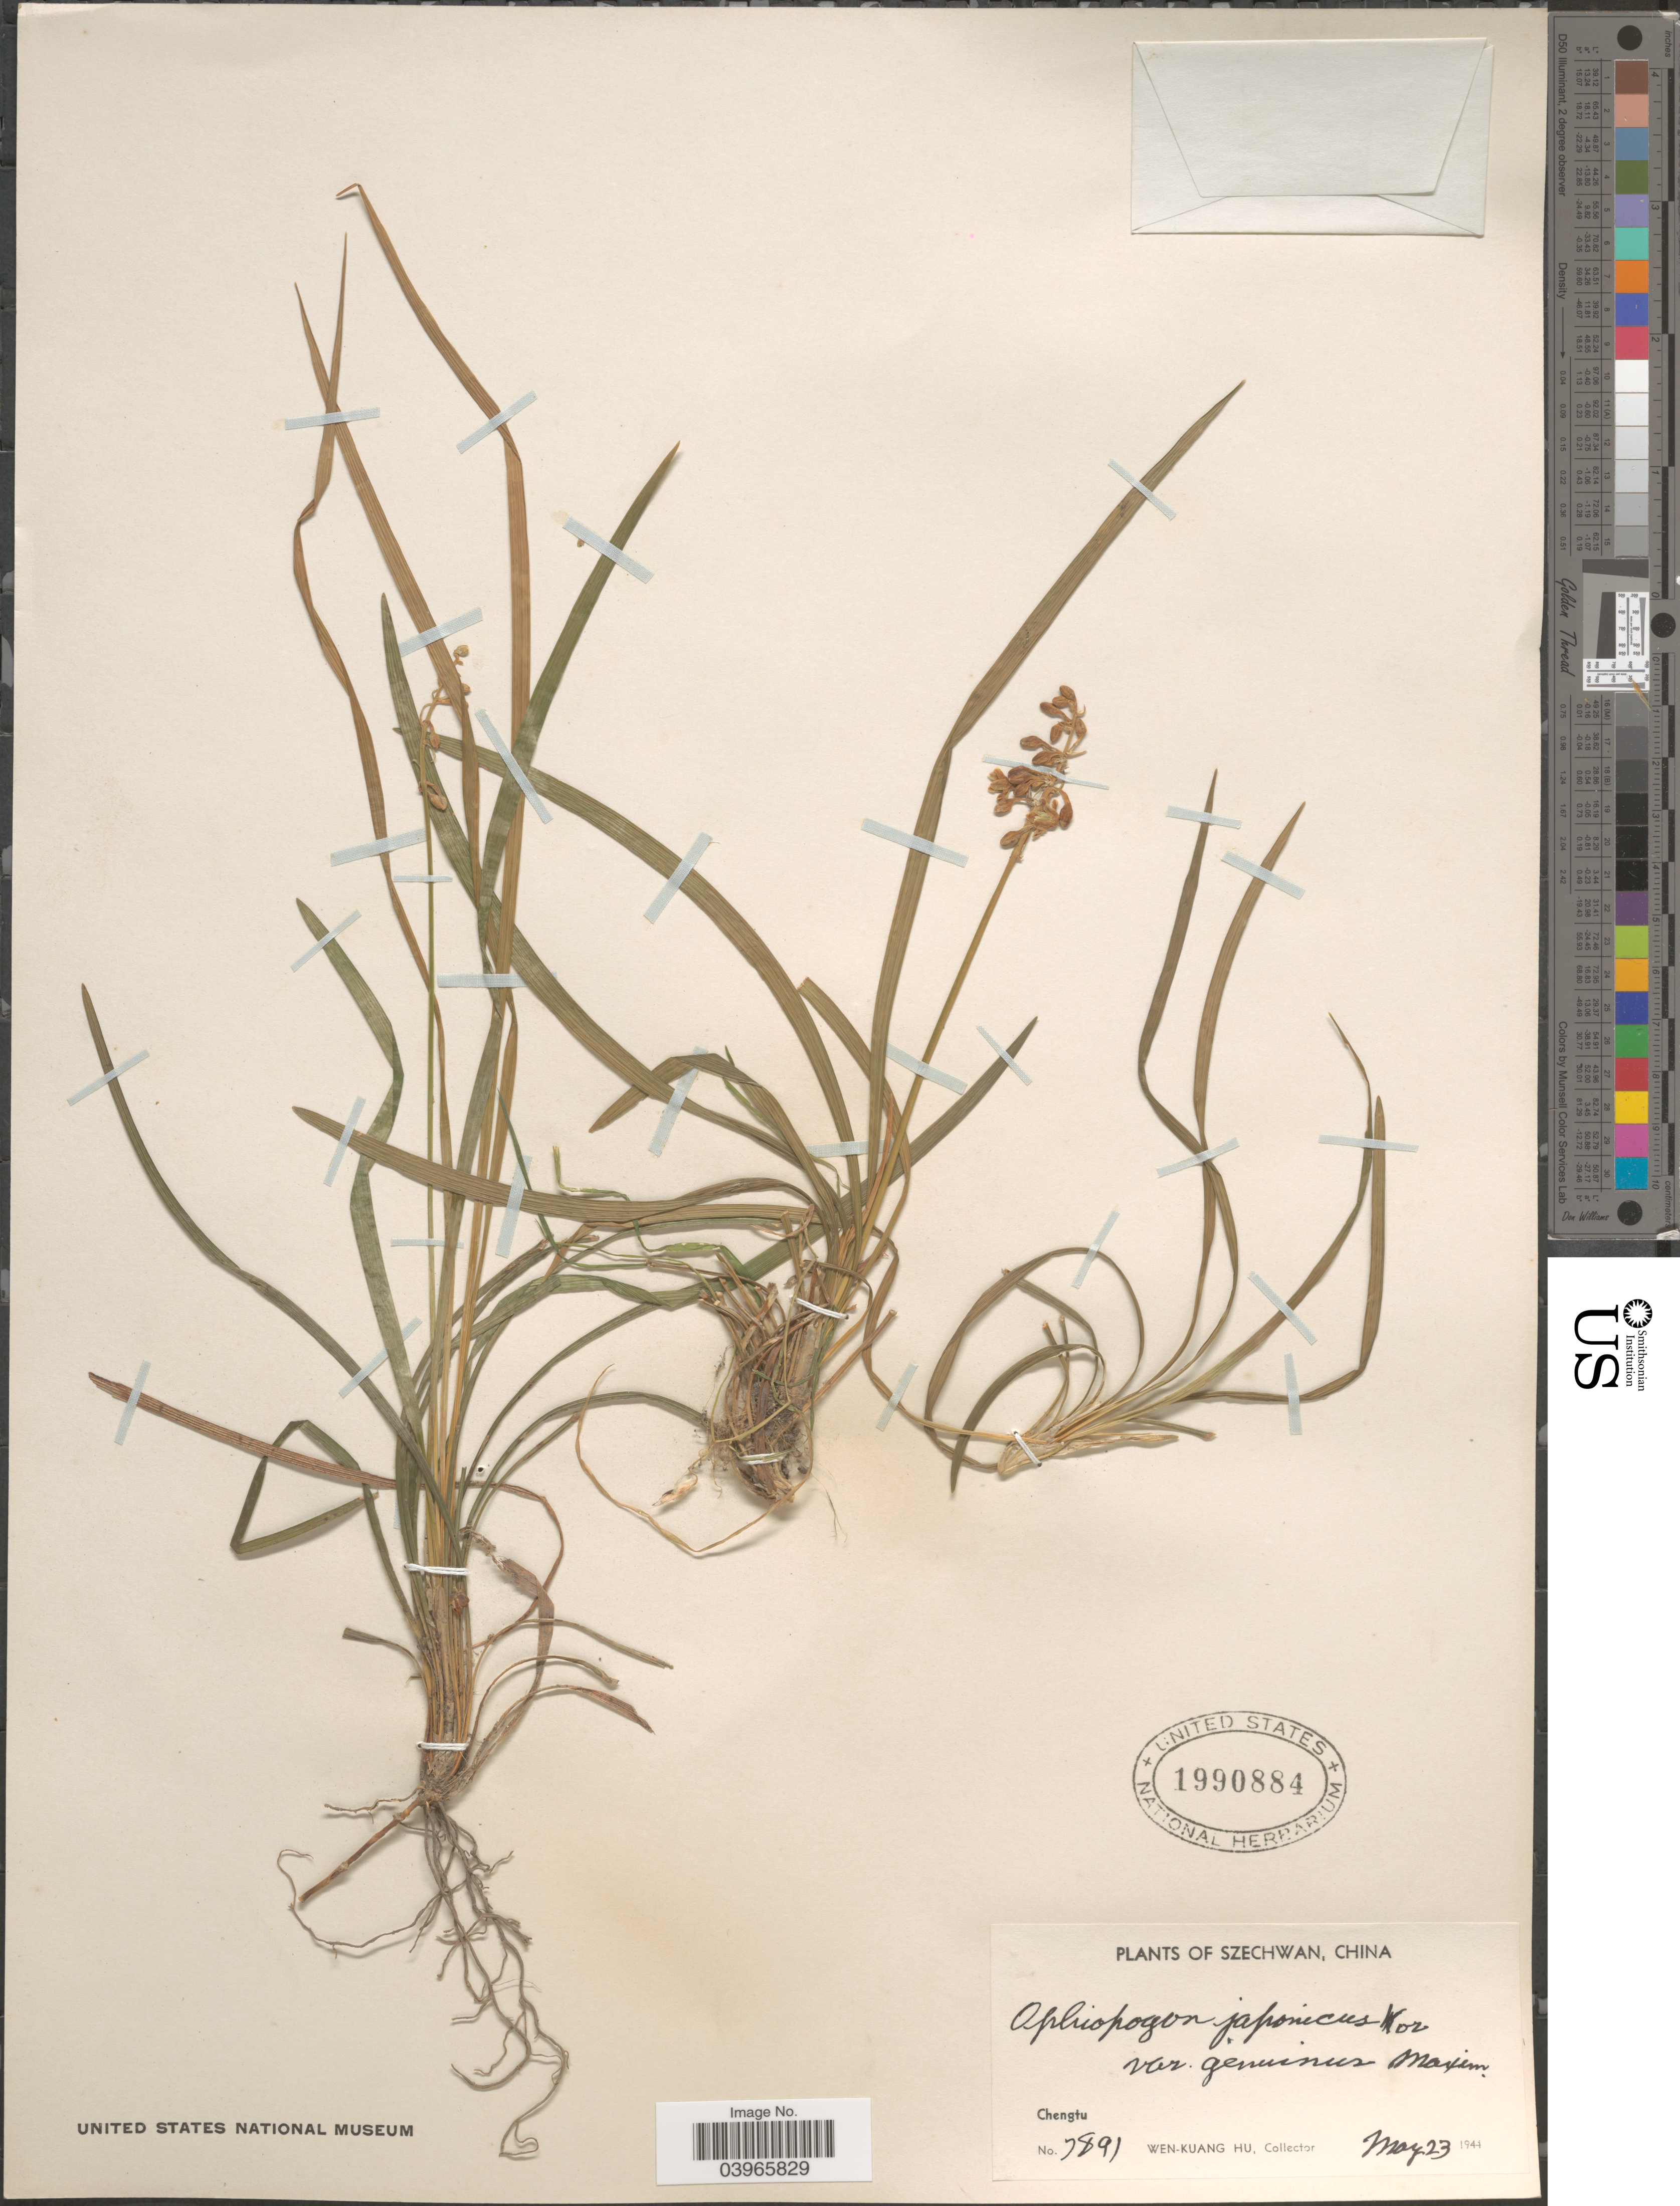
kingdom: Plantae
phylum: Tracheophyta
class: Liliopsida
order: Asparagales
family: Asparagaceae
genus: Ophiopogon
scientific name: Ophiopogon japonicus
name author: (L. f.) Ker Gawl.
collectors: W. K. Hu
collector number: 7891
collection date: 1944-05-23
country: China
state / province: Sichuan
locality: Szechwan. Chengtu.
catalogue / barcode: US 1990884